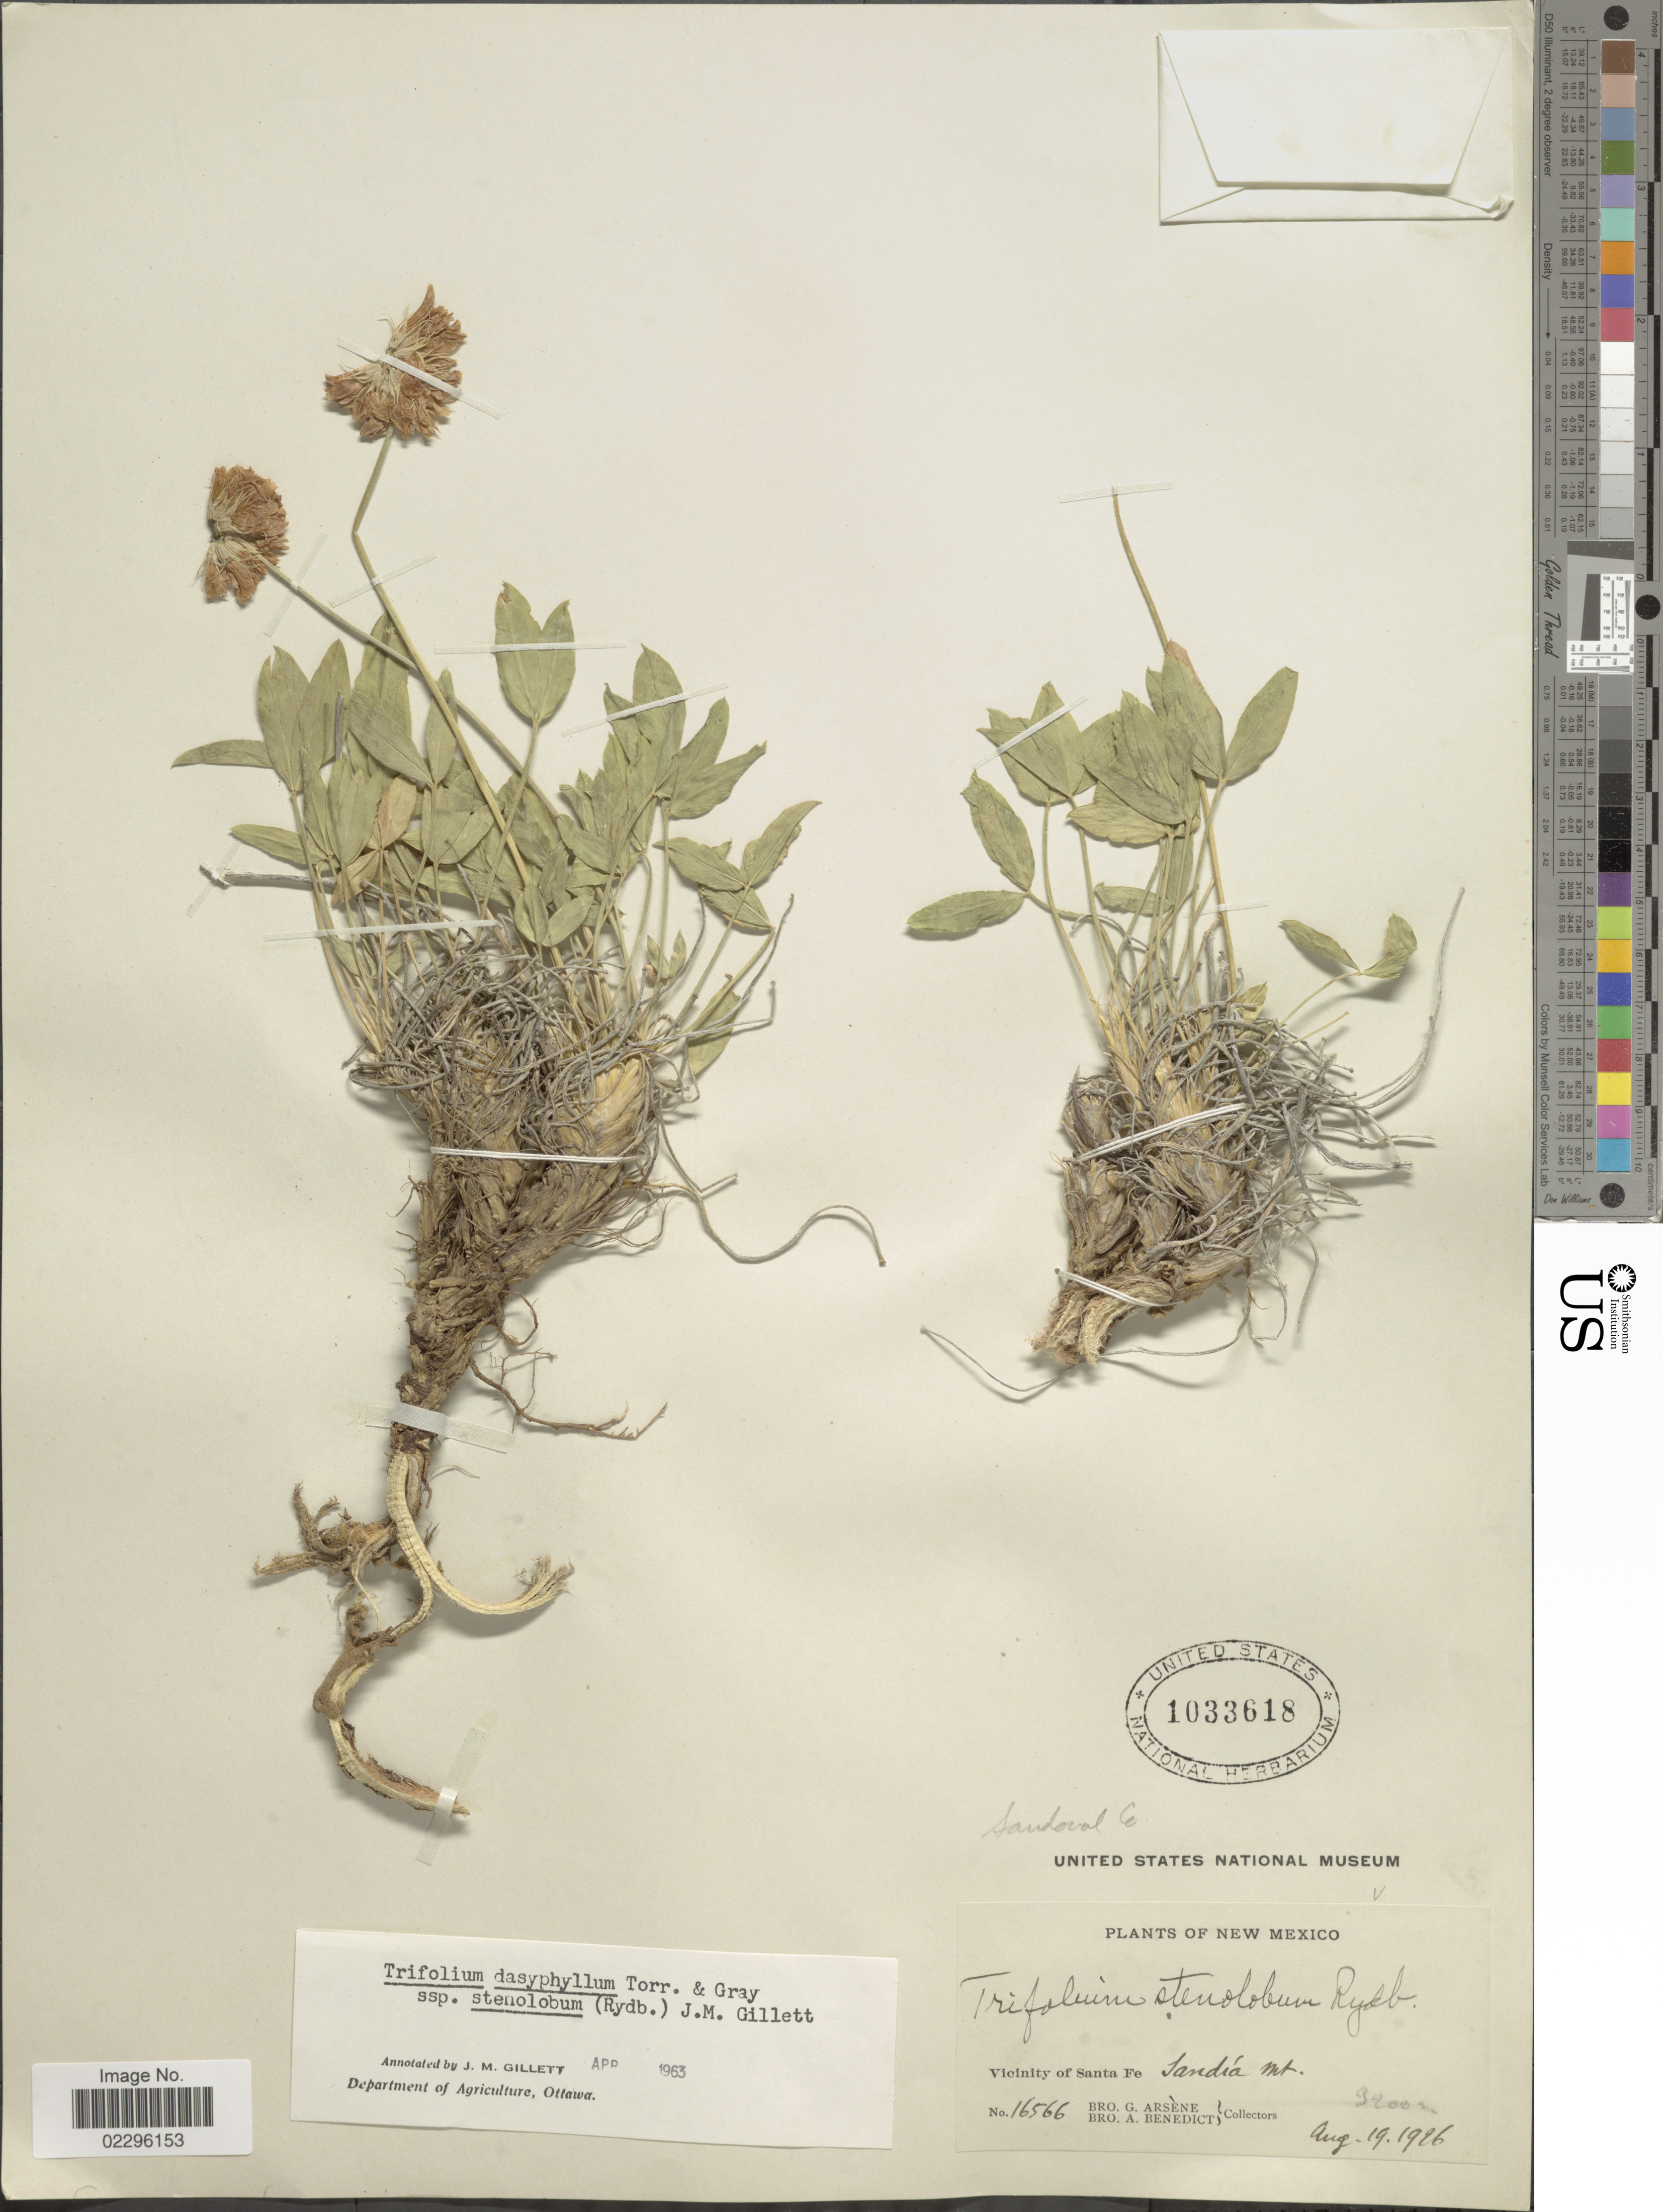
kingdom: Plantae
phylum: Tracheophyta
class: Magnoliopsida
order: Fabales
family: Fabaceae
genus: Trifolium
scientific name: Trifolium dasyphyllum subsp. stenolobum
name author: (Rydb.) J.M. Gillett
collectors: Bro. G. Arsène & Bro. A. Benedict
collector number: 16566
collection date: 1926-08-19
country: United States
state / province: New Mexico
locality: Vicinity of Santa Fe, Sandia Mt.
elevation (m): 3200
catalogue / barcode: US 1033618